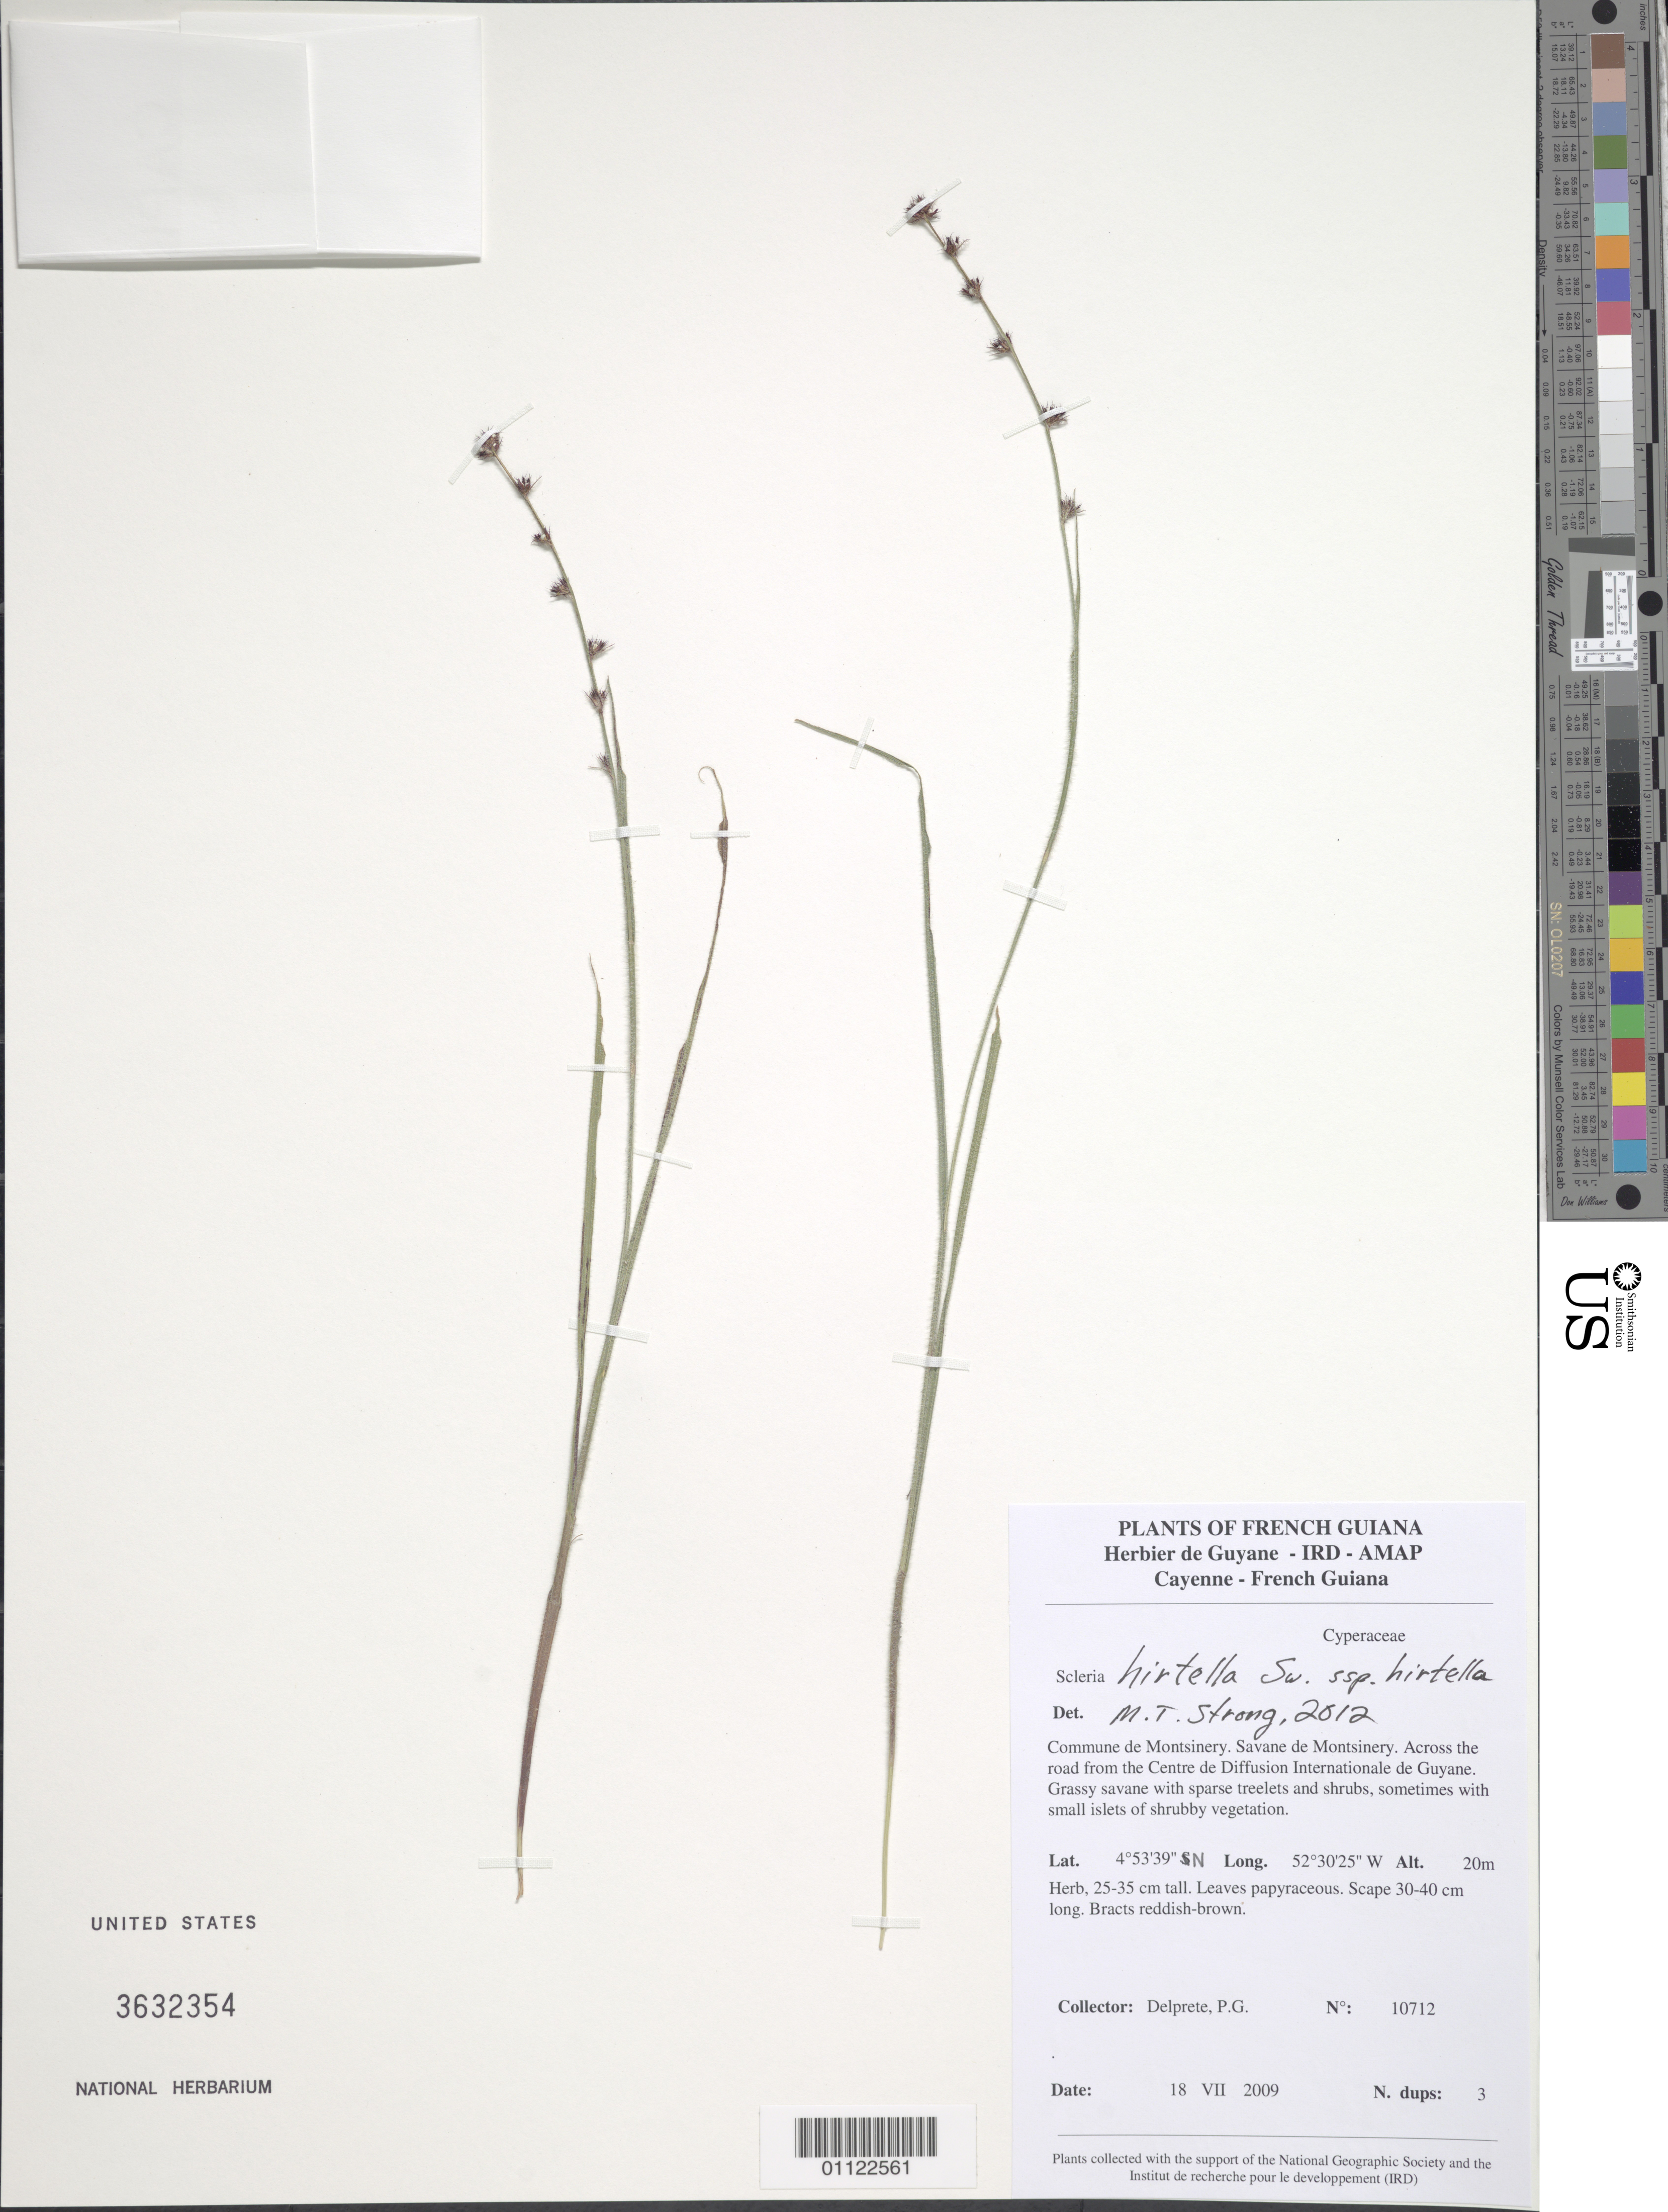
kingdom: Plantae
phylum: Tracheophyta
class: Liliopsida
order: Poales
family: Cyperaceae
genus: Scleria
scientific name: Scleria hirtella subsp. hirtella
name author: Sw.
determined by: Strong, M. T., (US), Smithsonian Institution - National Museum of Natural History (UNITED STATES)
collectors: P. G. Delprete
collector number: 10712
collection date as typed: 18-Jul-09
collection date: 2009-07-18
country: French Guiana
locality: Commune de Montsinery. Savane de Montsinery. Across theroad from the Centre de Diffusion Internationale de Guyane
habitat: Grassy savane with sparse treelets and shrubs, sometimes with small islets of shrubby vegetation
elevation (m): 20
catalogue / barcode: US 3632354